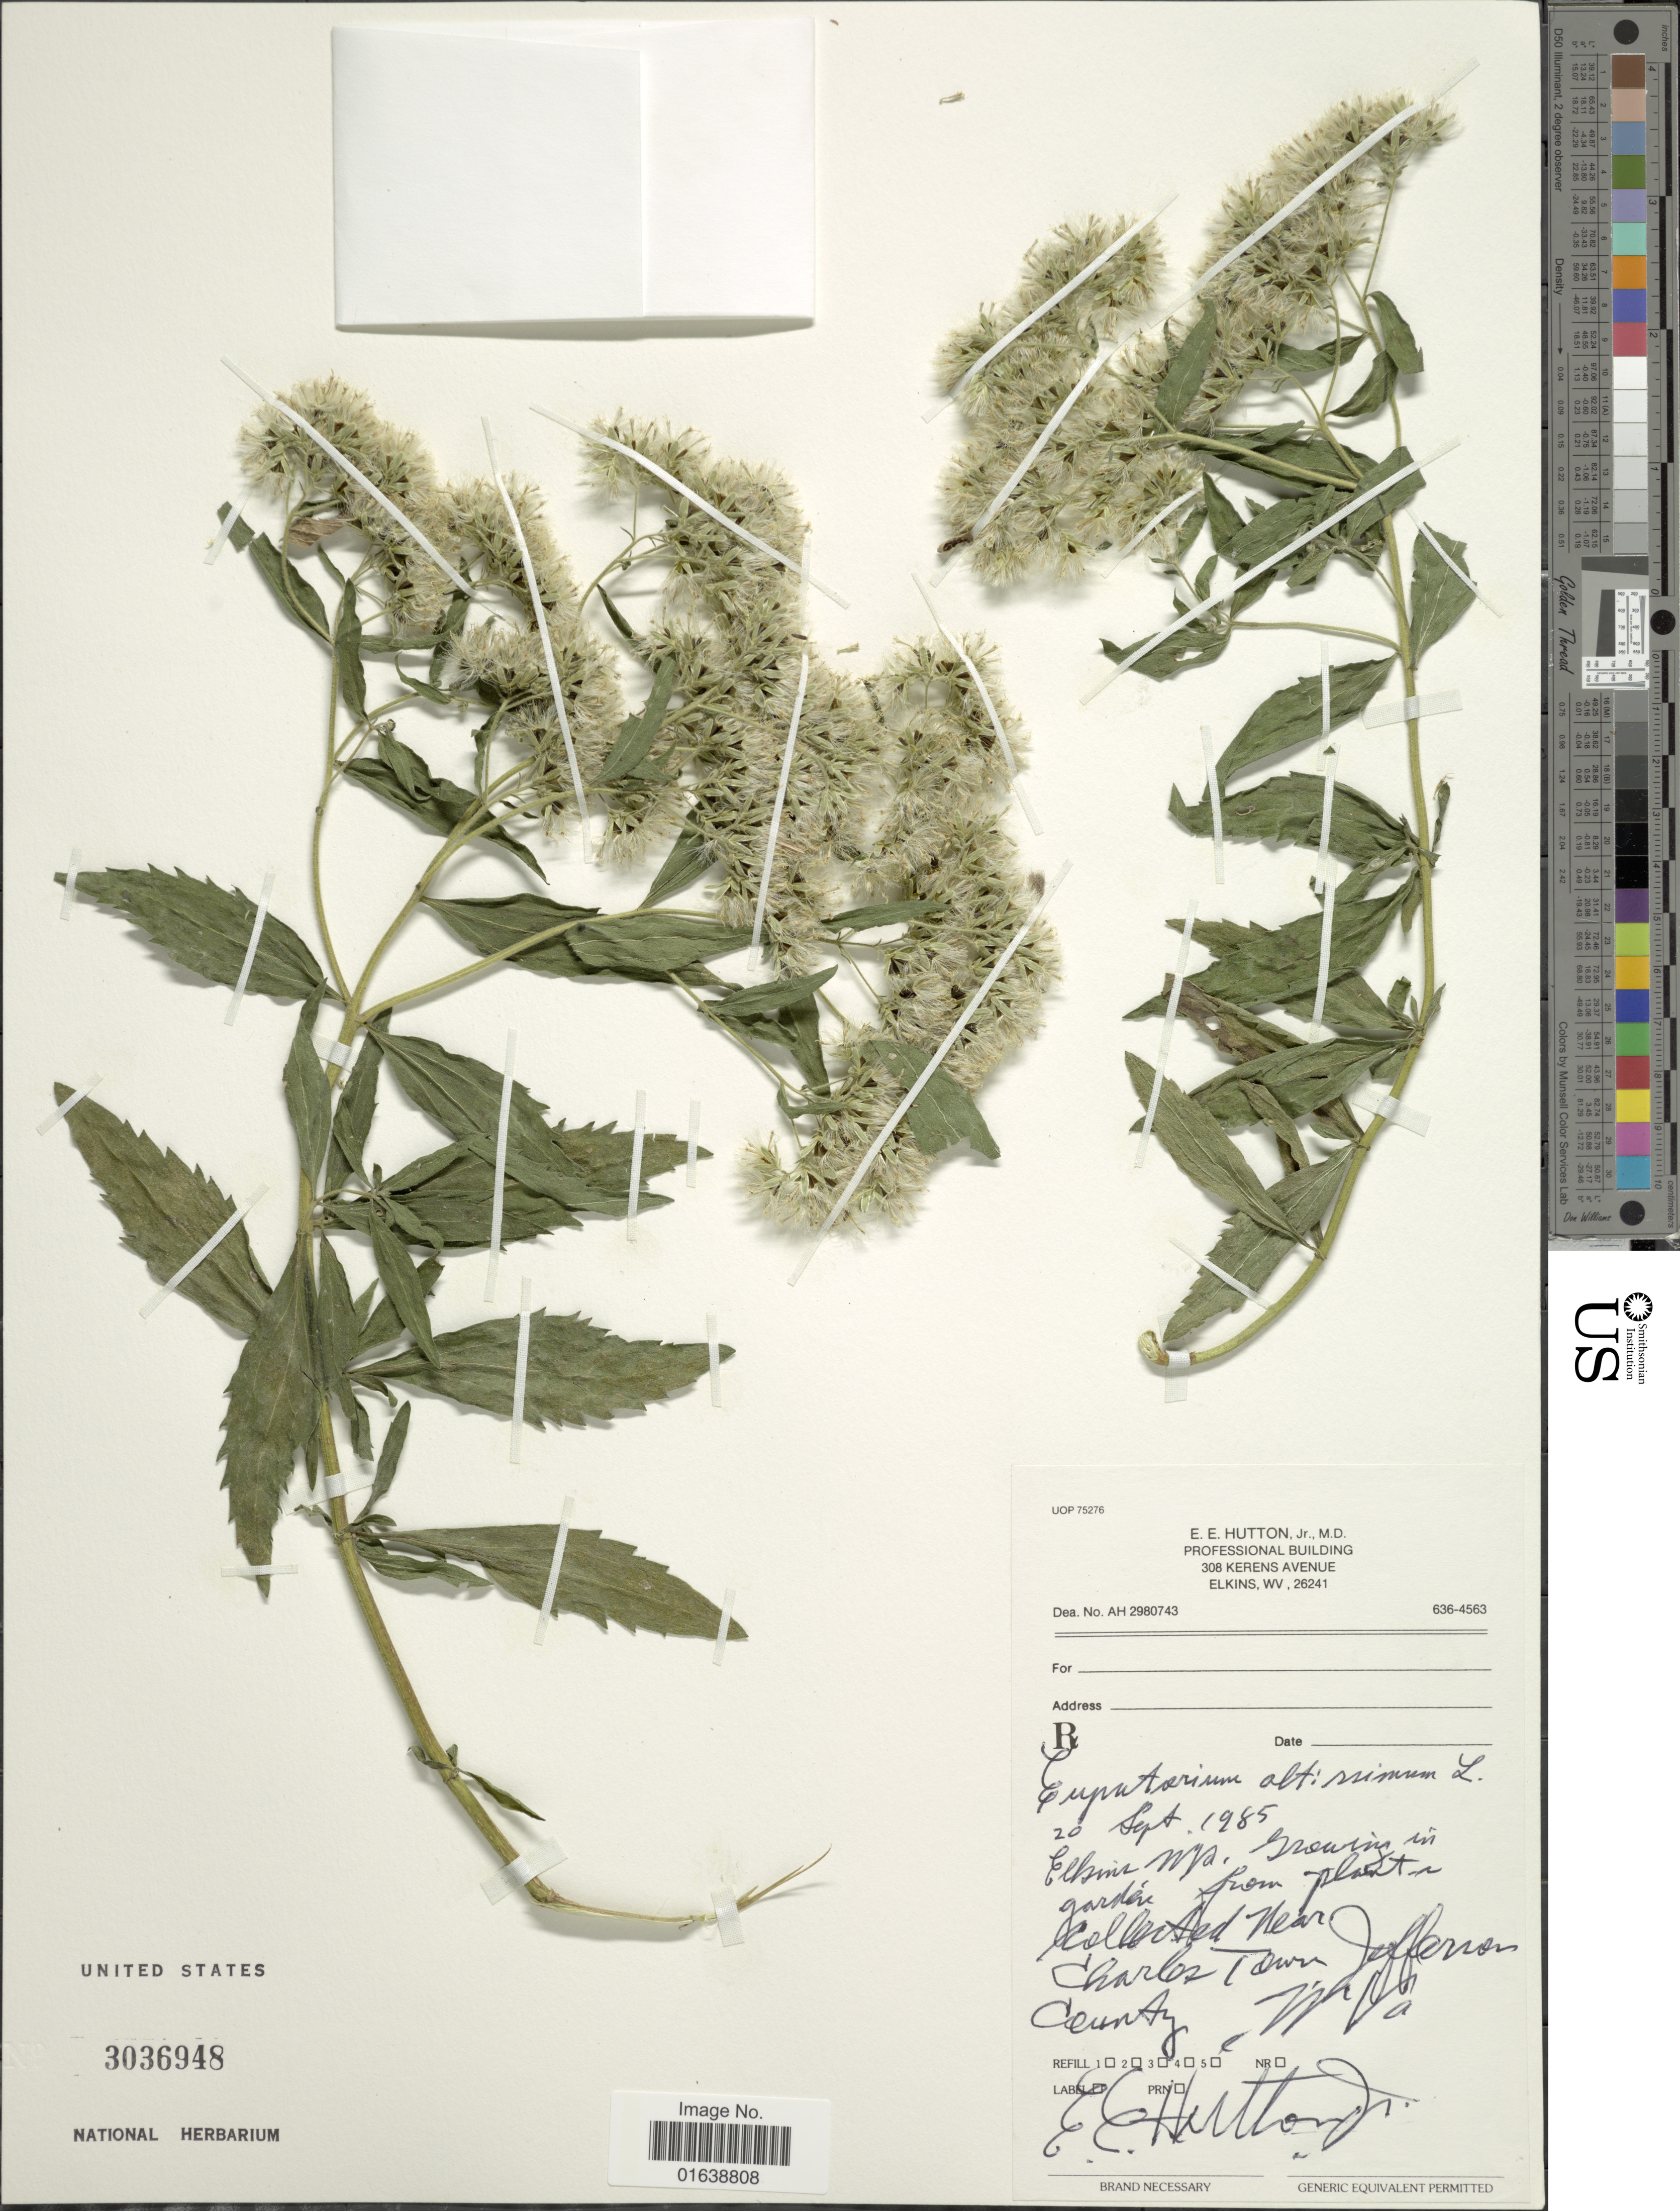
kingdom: Plantae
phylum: Tracheophyta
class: Magnoliopsida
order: Asterales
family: Asteraceae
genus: Eupatorium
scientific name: Eupatorium altissimum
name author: L.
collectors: E. Hutton Jr.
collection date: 1985-09-20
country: United States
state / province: West Virginia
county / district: Jefferson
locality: Charles Town Jefferson County. W. Va.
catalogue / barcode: US 3036948